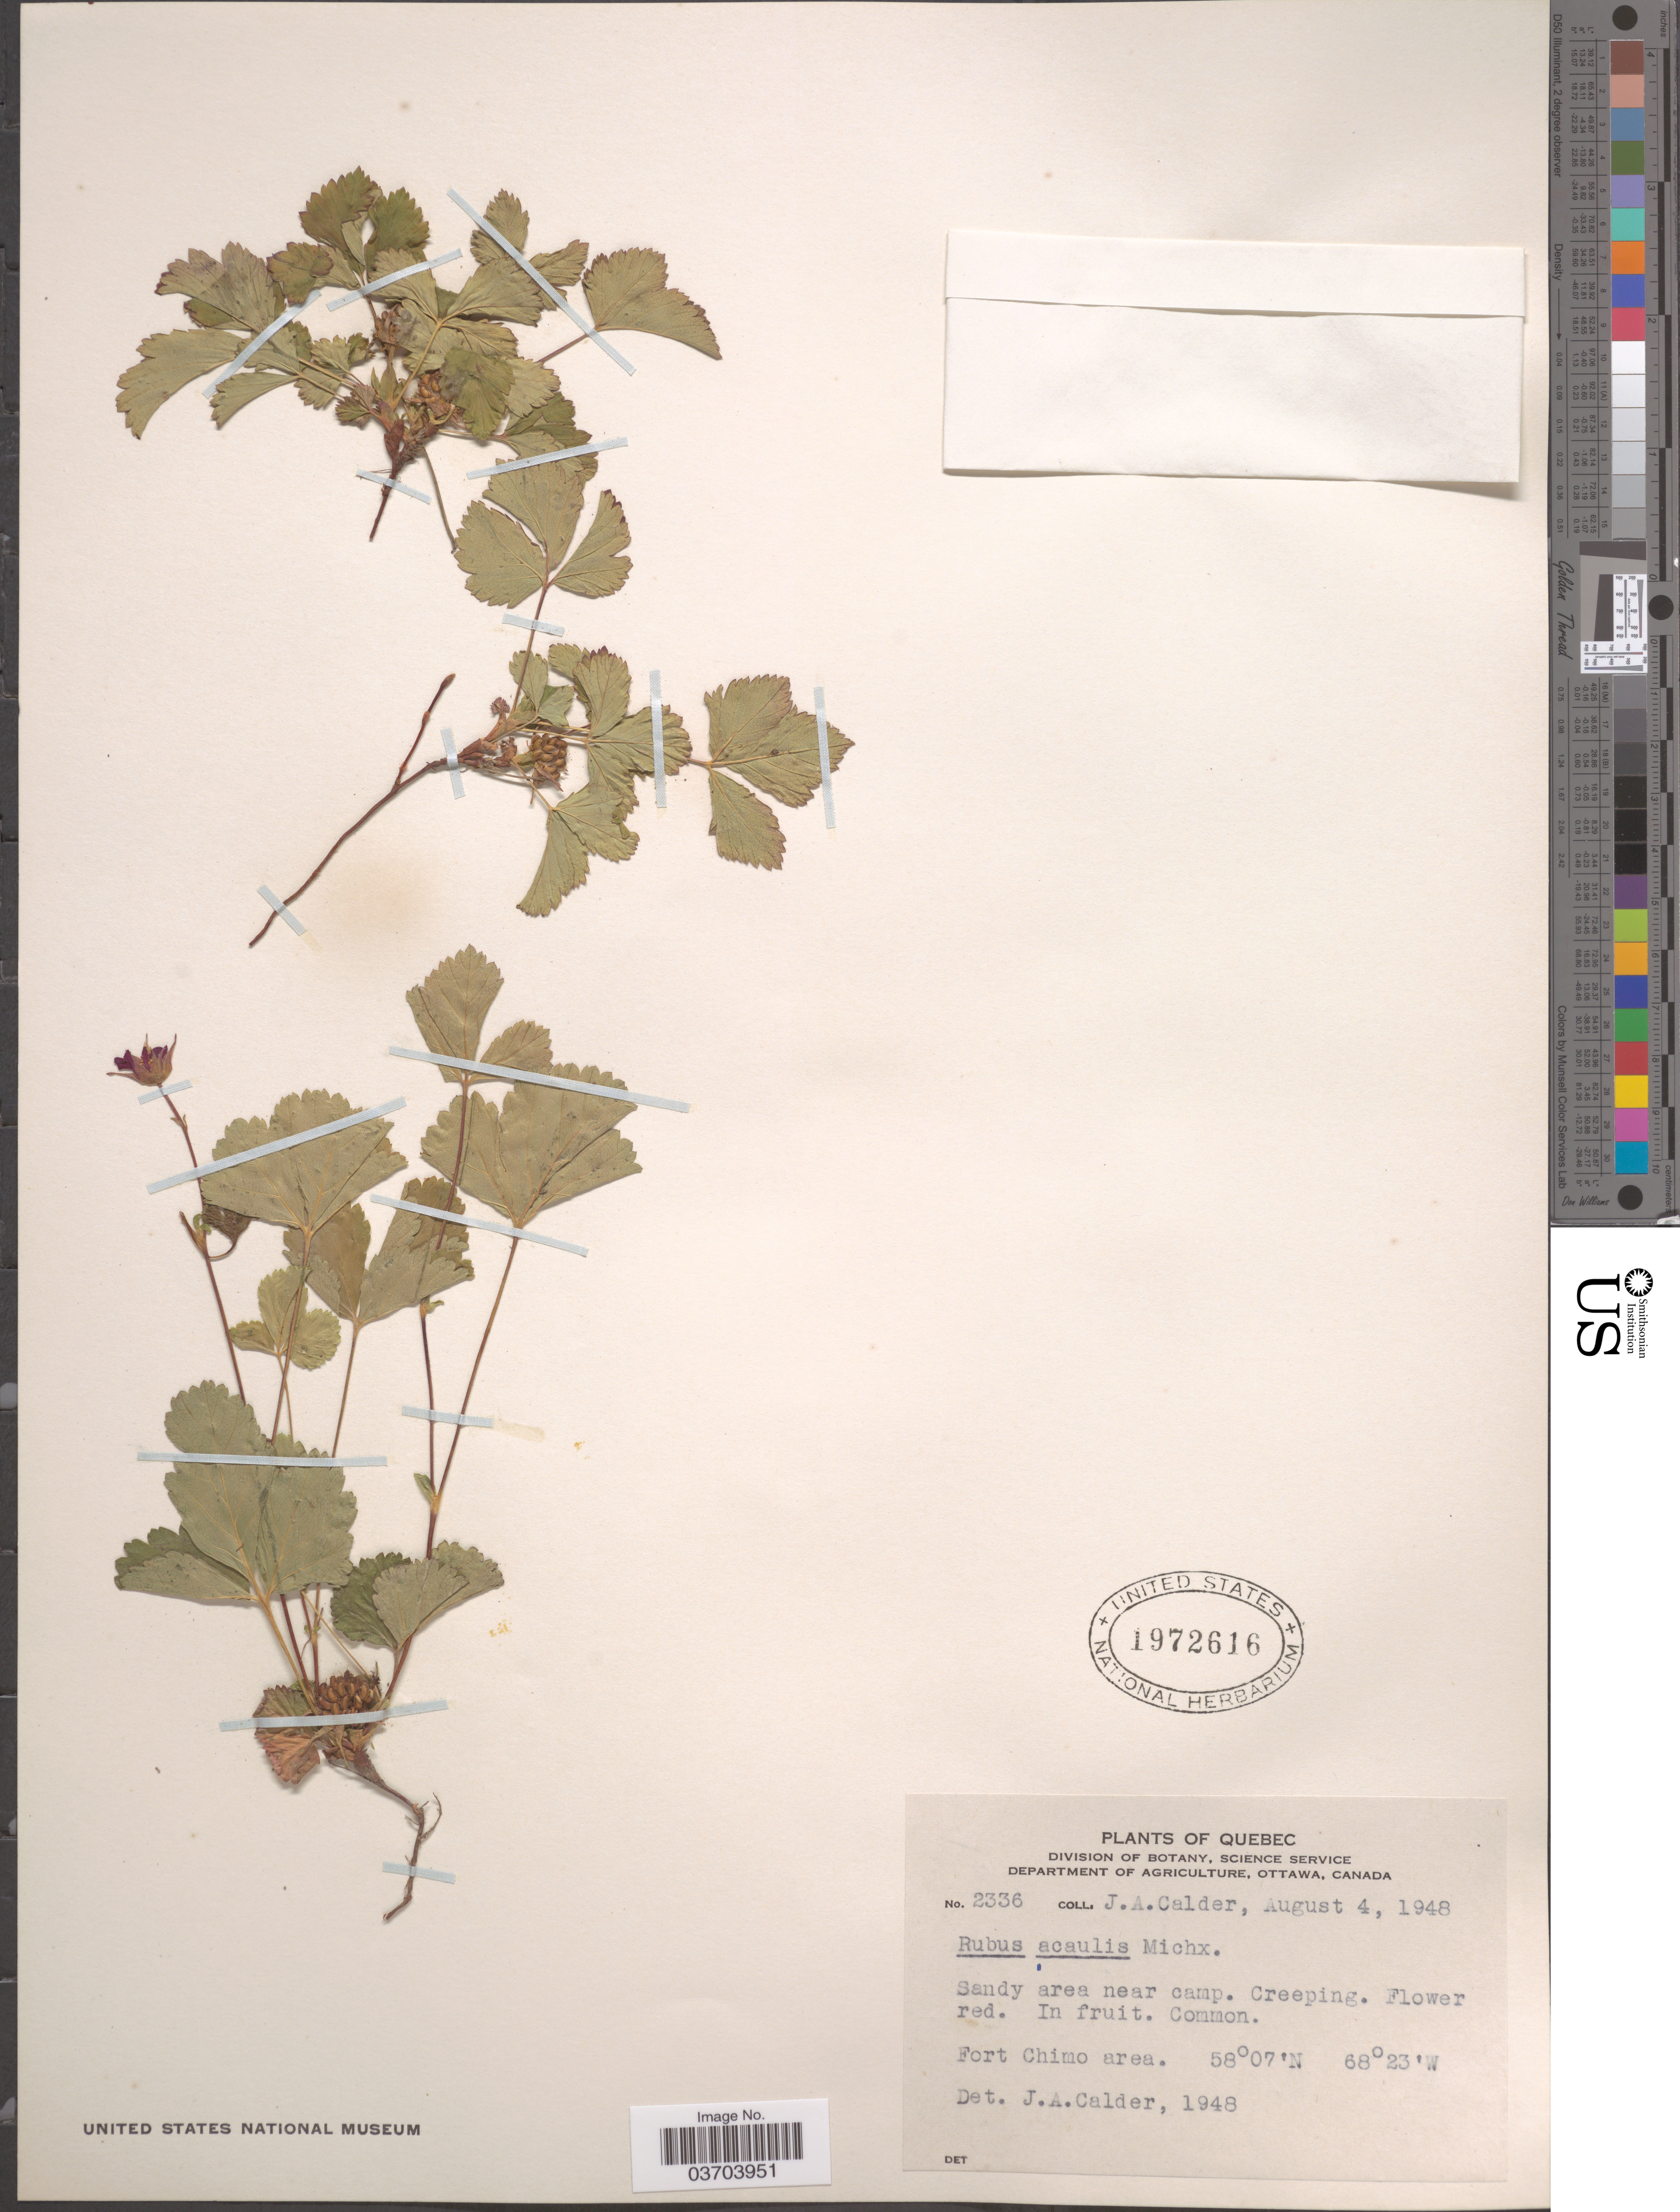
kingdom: Plantae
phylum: Tracheophyta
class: Magnoliopsida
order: Rosales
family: Rosaceae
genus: Rubus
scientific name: Rubus acaulis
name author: Michx.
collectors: J. A. Calder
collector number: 2336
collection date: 1948-08-04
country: Canada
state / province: Quebec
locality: Sandy area near camp. Fort Chimo area.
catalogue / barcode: US 1972616